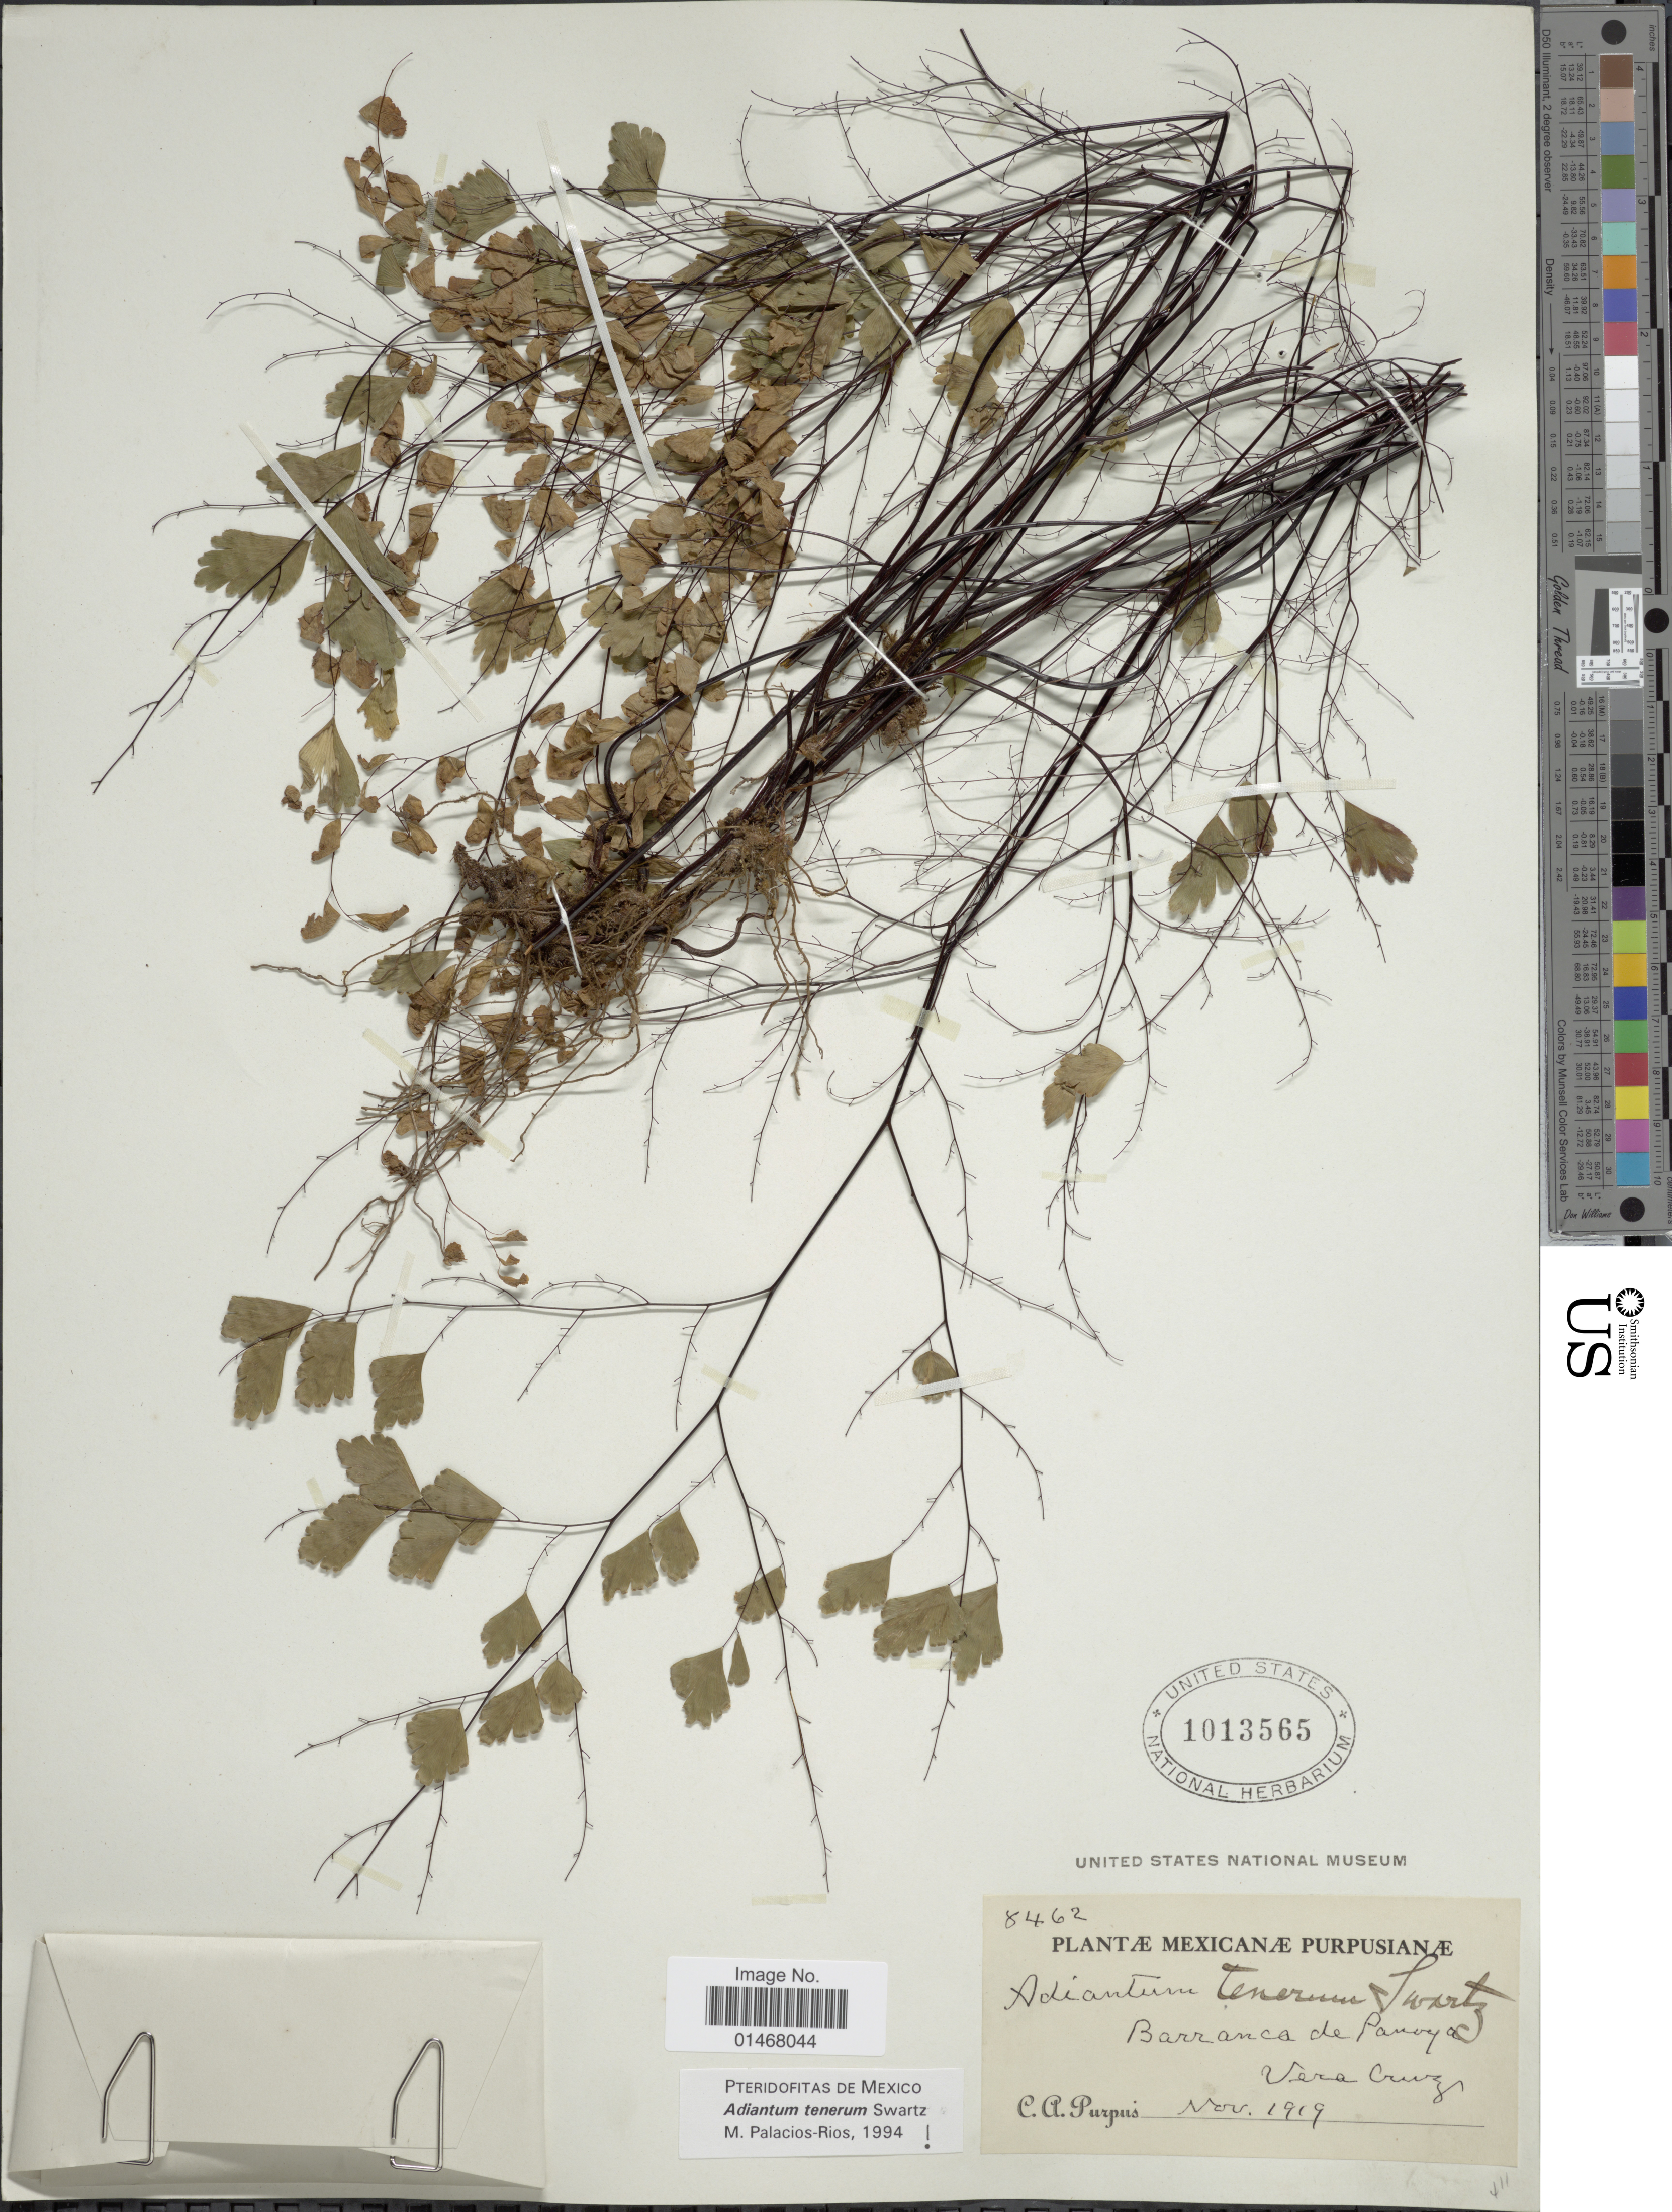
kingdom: Plantae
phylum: Tracheophyta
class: Polypodiopsida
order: Polypodiales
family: Pteridaceae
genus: Adiantum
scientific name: Adiantum tenerum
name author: Sw.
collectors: C. A. Purpus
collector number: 8462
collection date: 1919-11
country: Mexico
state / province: Veracruz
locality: Barranca de Panoya, Vera Cruz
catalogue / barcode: US 1013565